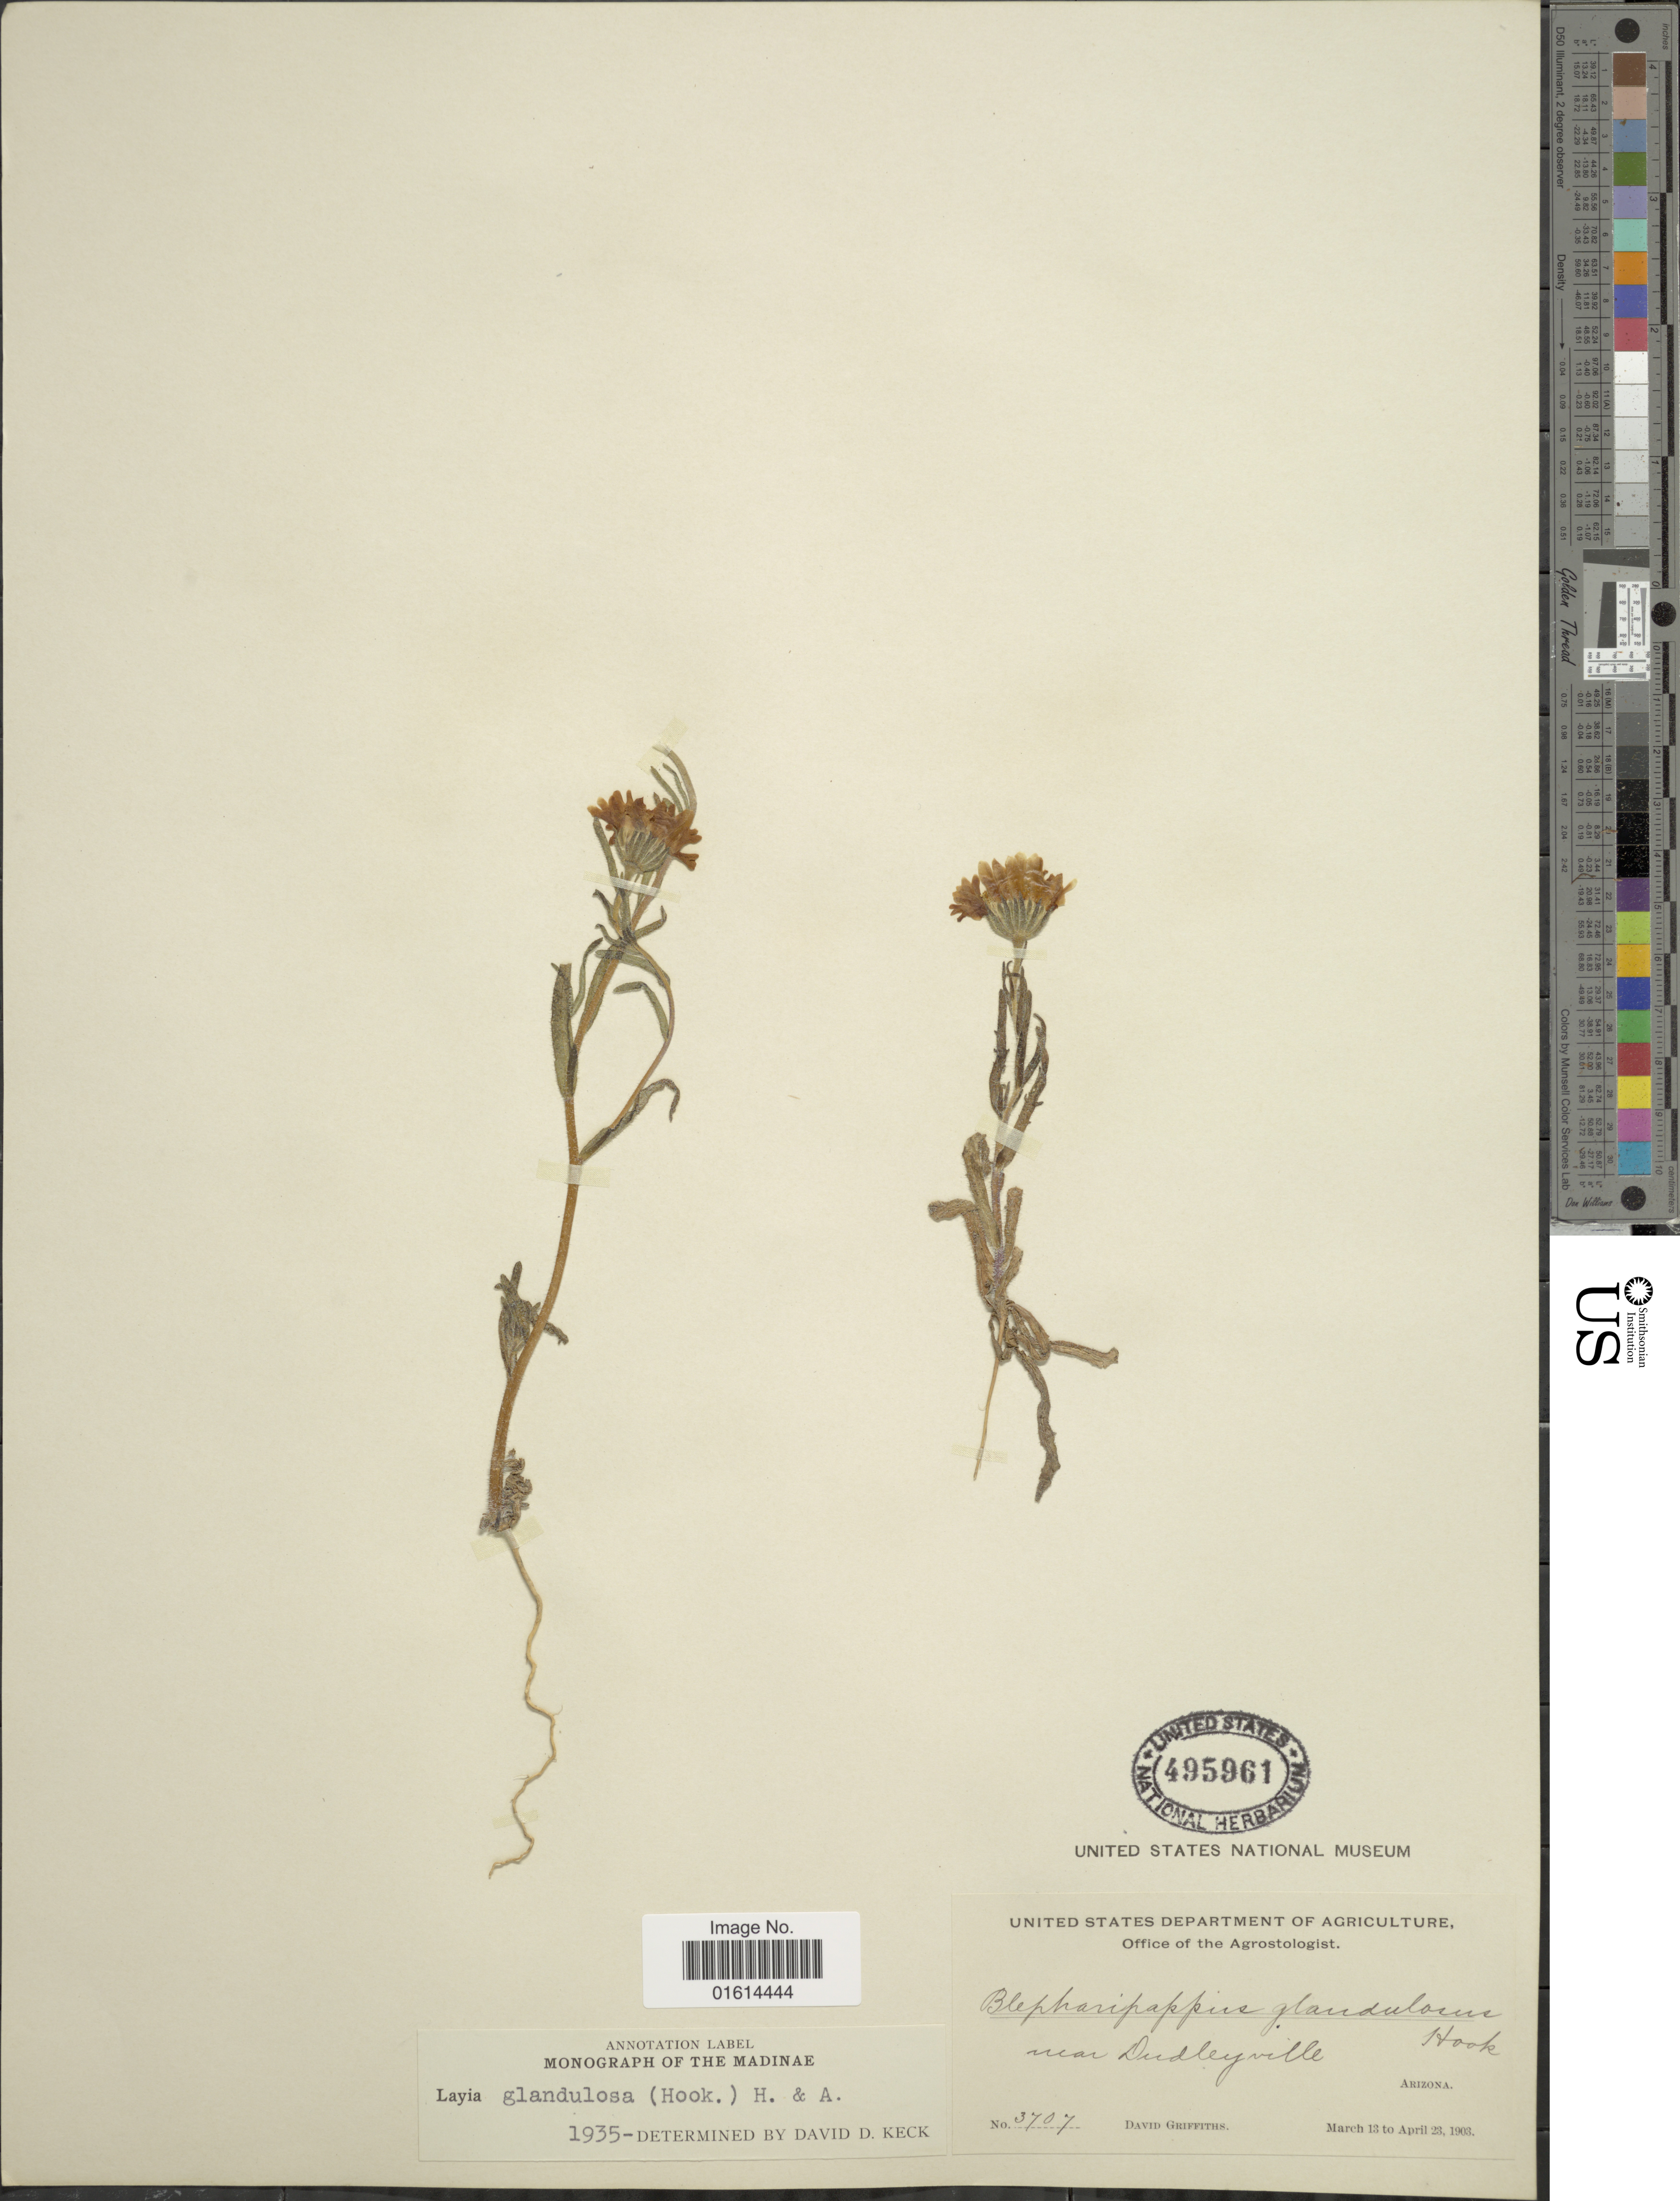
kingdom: Plantae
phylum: Tracheophyta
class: Magnoliopsida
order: Asterales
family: Asteraceae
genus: Layia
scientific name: Layia glandulosa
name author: Hook. & Arn.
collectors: D. Griffiths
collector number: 3707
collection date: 1903-03-13/1903-04-23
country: United States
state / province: Arizona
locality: Near Dudleyville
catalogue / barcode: US 495961